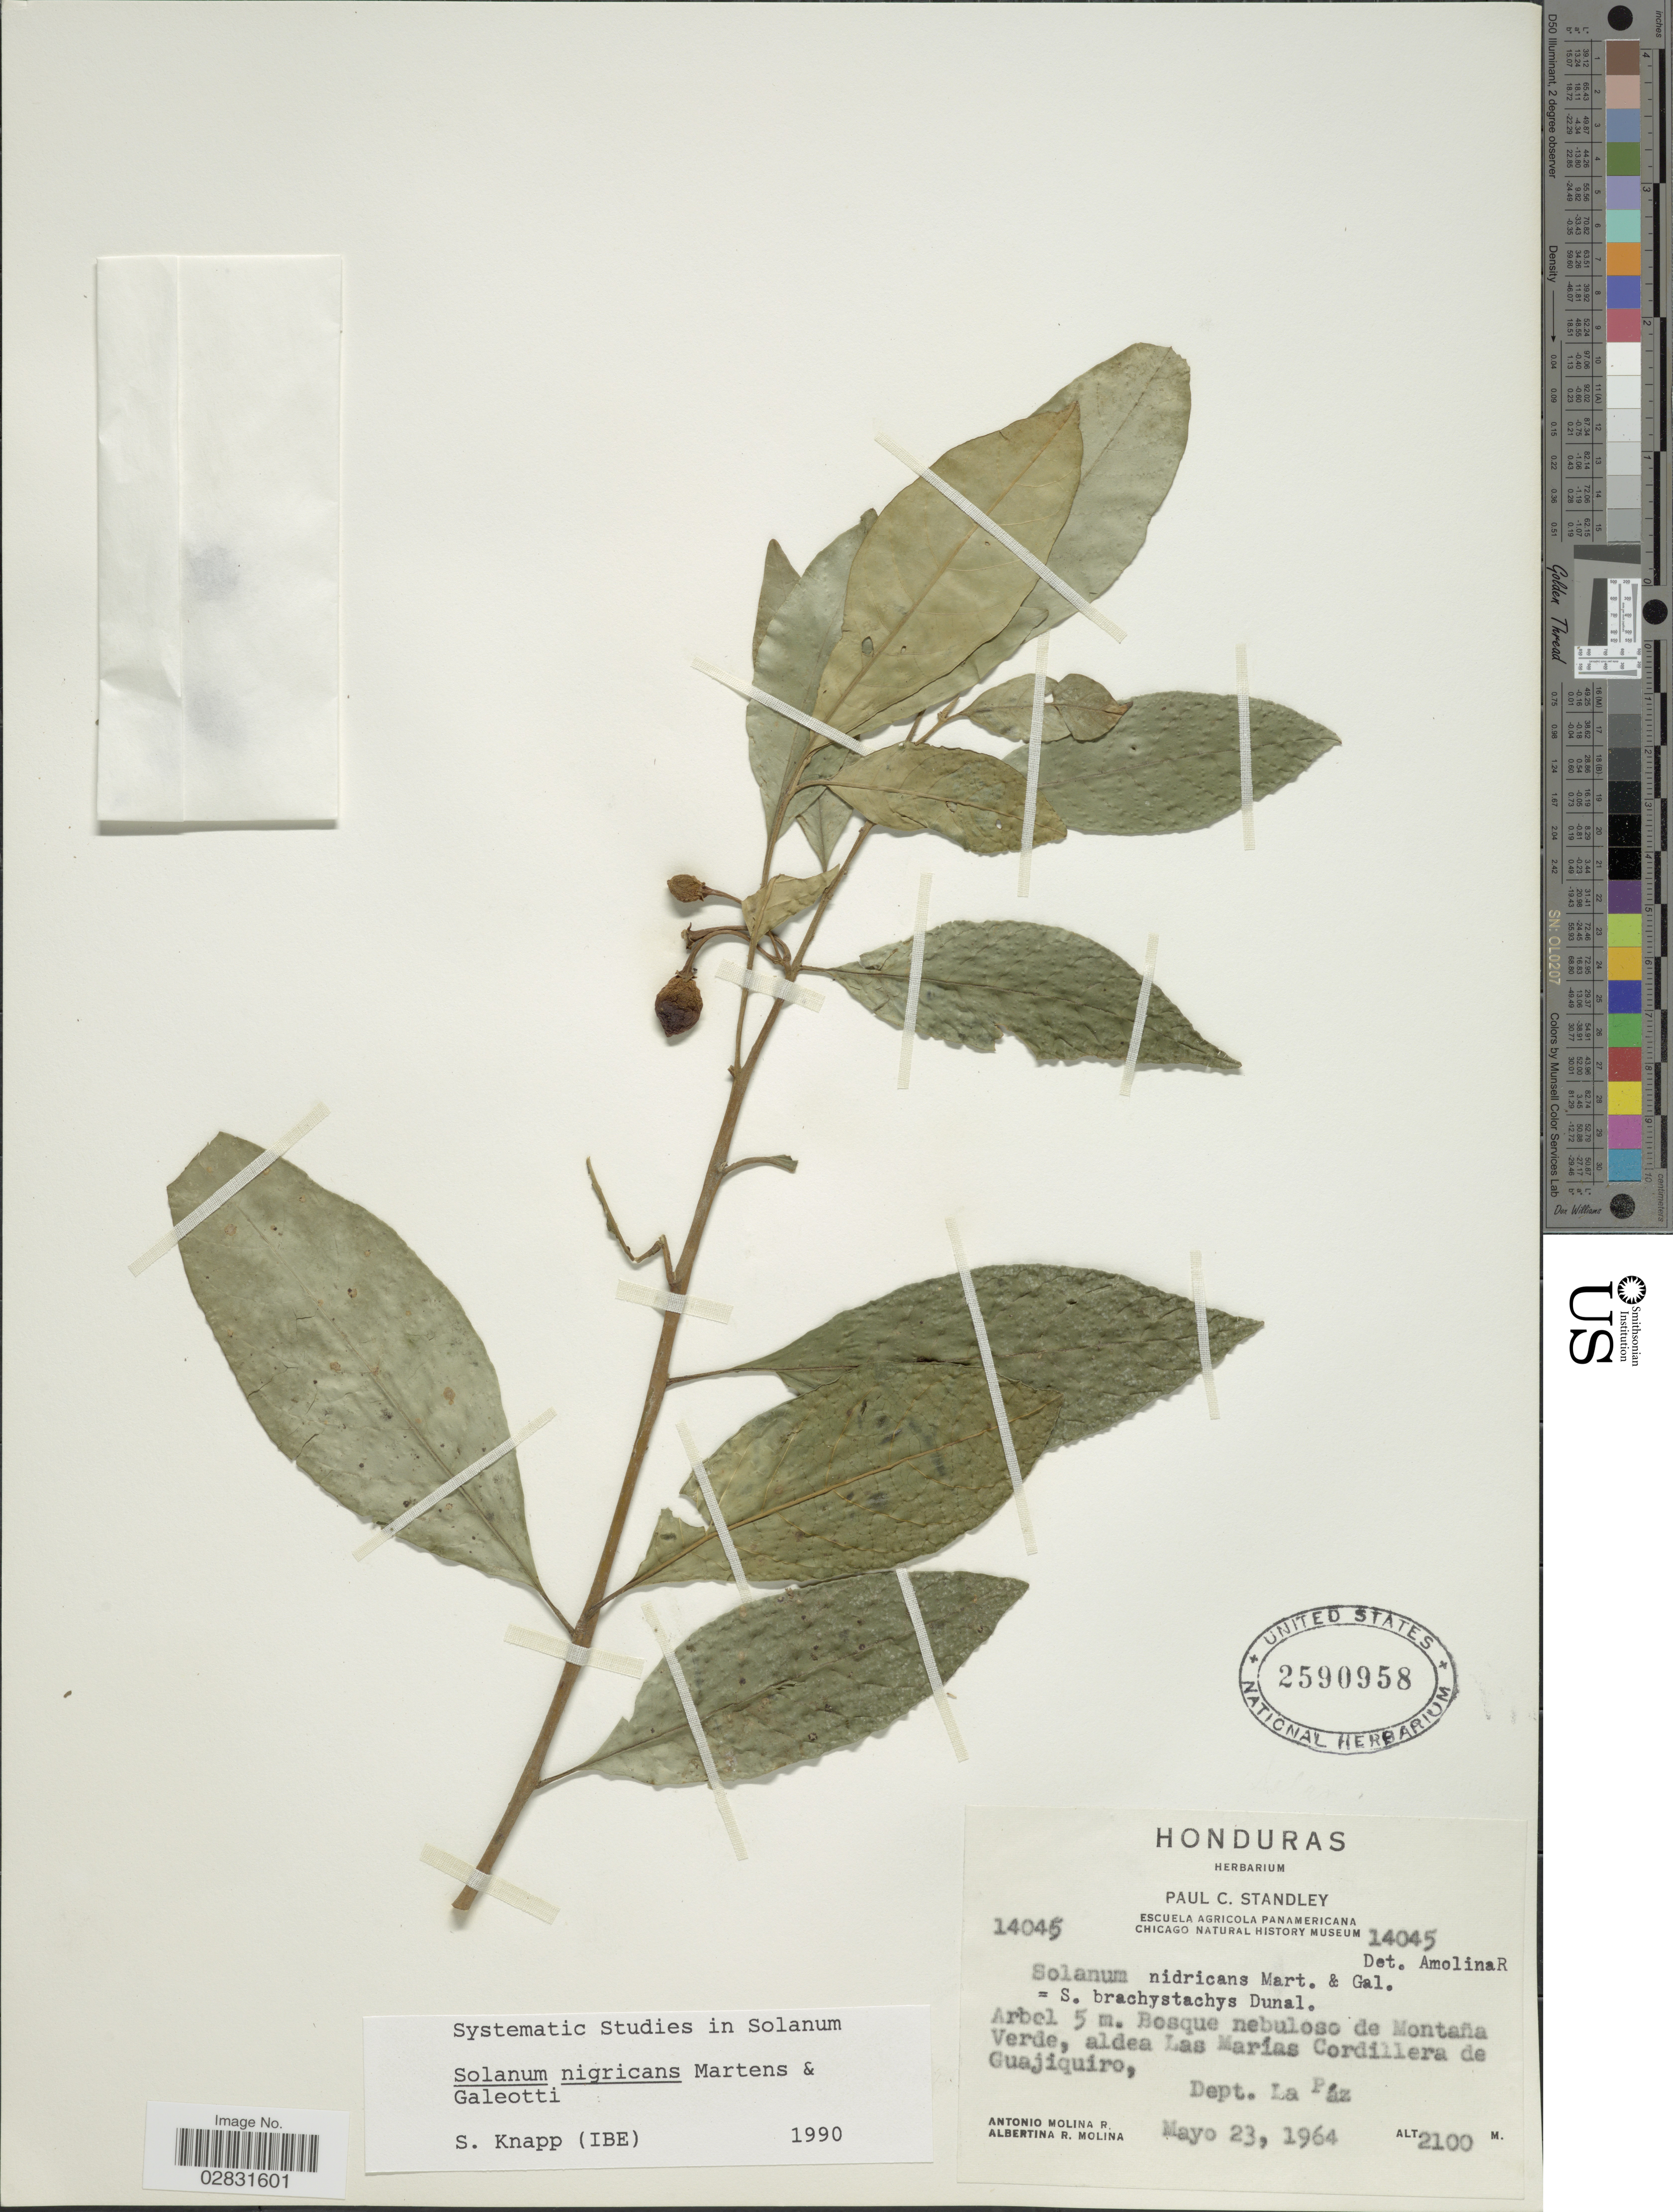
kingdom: Plantae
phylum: Tracheophyta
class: Magnoliopsida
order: Solanales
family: Solanaceae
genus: Solanum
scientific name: Solanum nigricans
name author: M. Martens & Galeotti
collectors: A. Molina R. & A. R. Molina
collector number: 14045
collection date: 1964-05-23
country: Honduras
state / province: La Paz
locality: Bosque nebuloso de Montaña Verde, aldea Las Marías Cordillera de Guajiquiro, Dept. La Páz.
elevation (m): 2100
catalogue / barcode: US 2590958